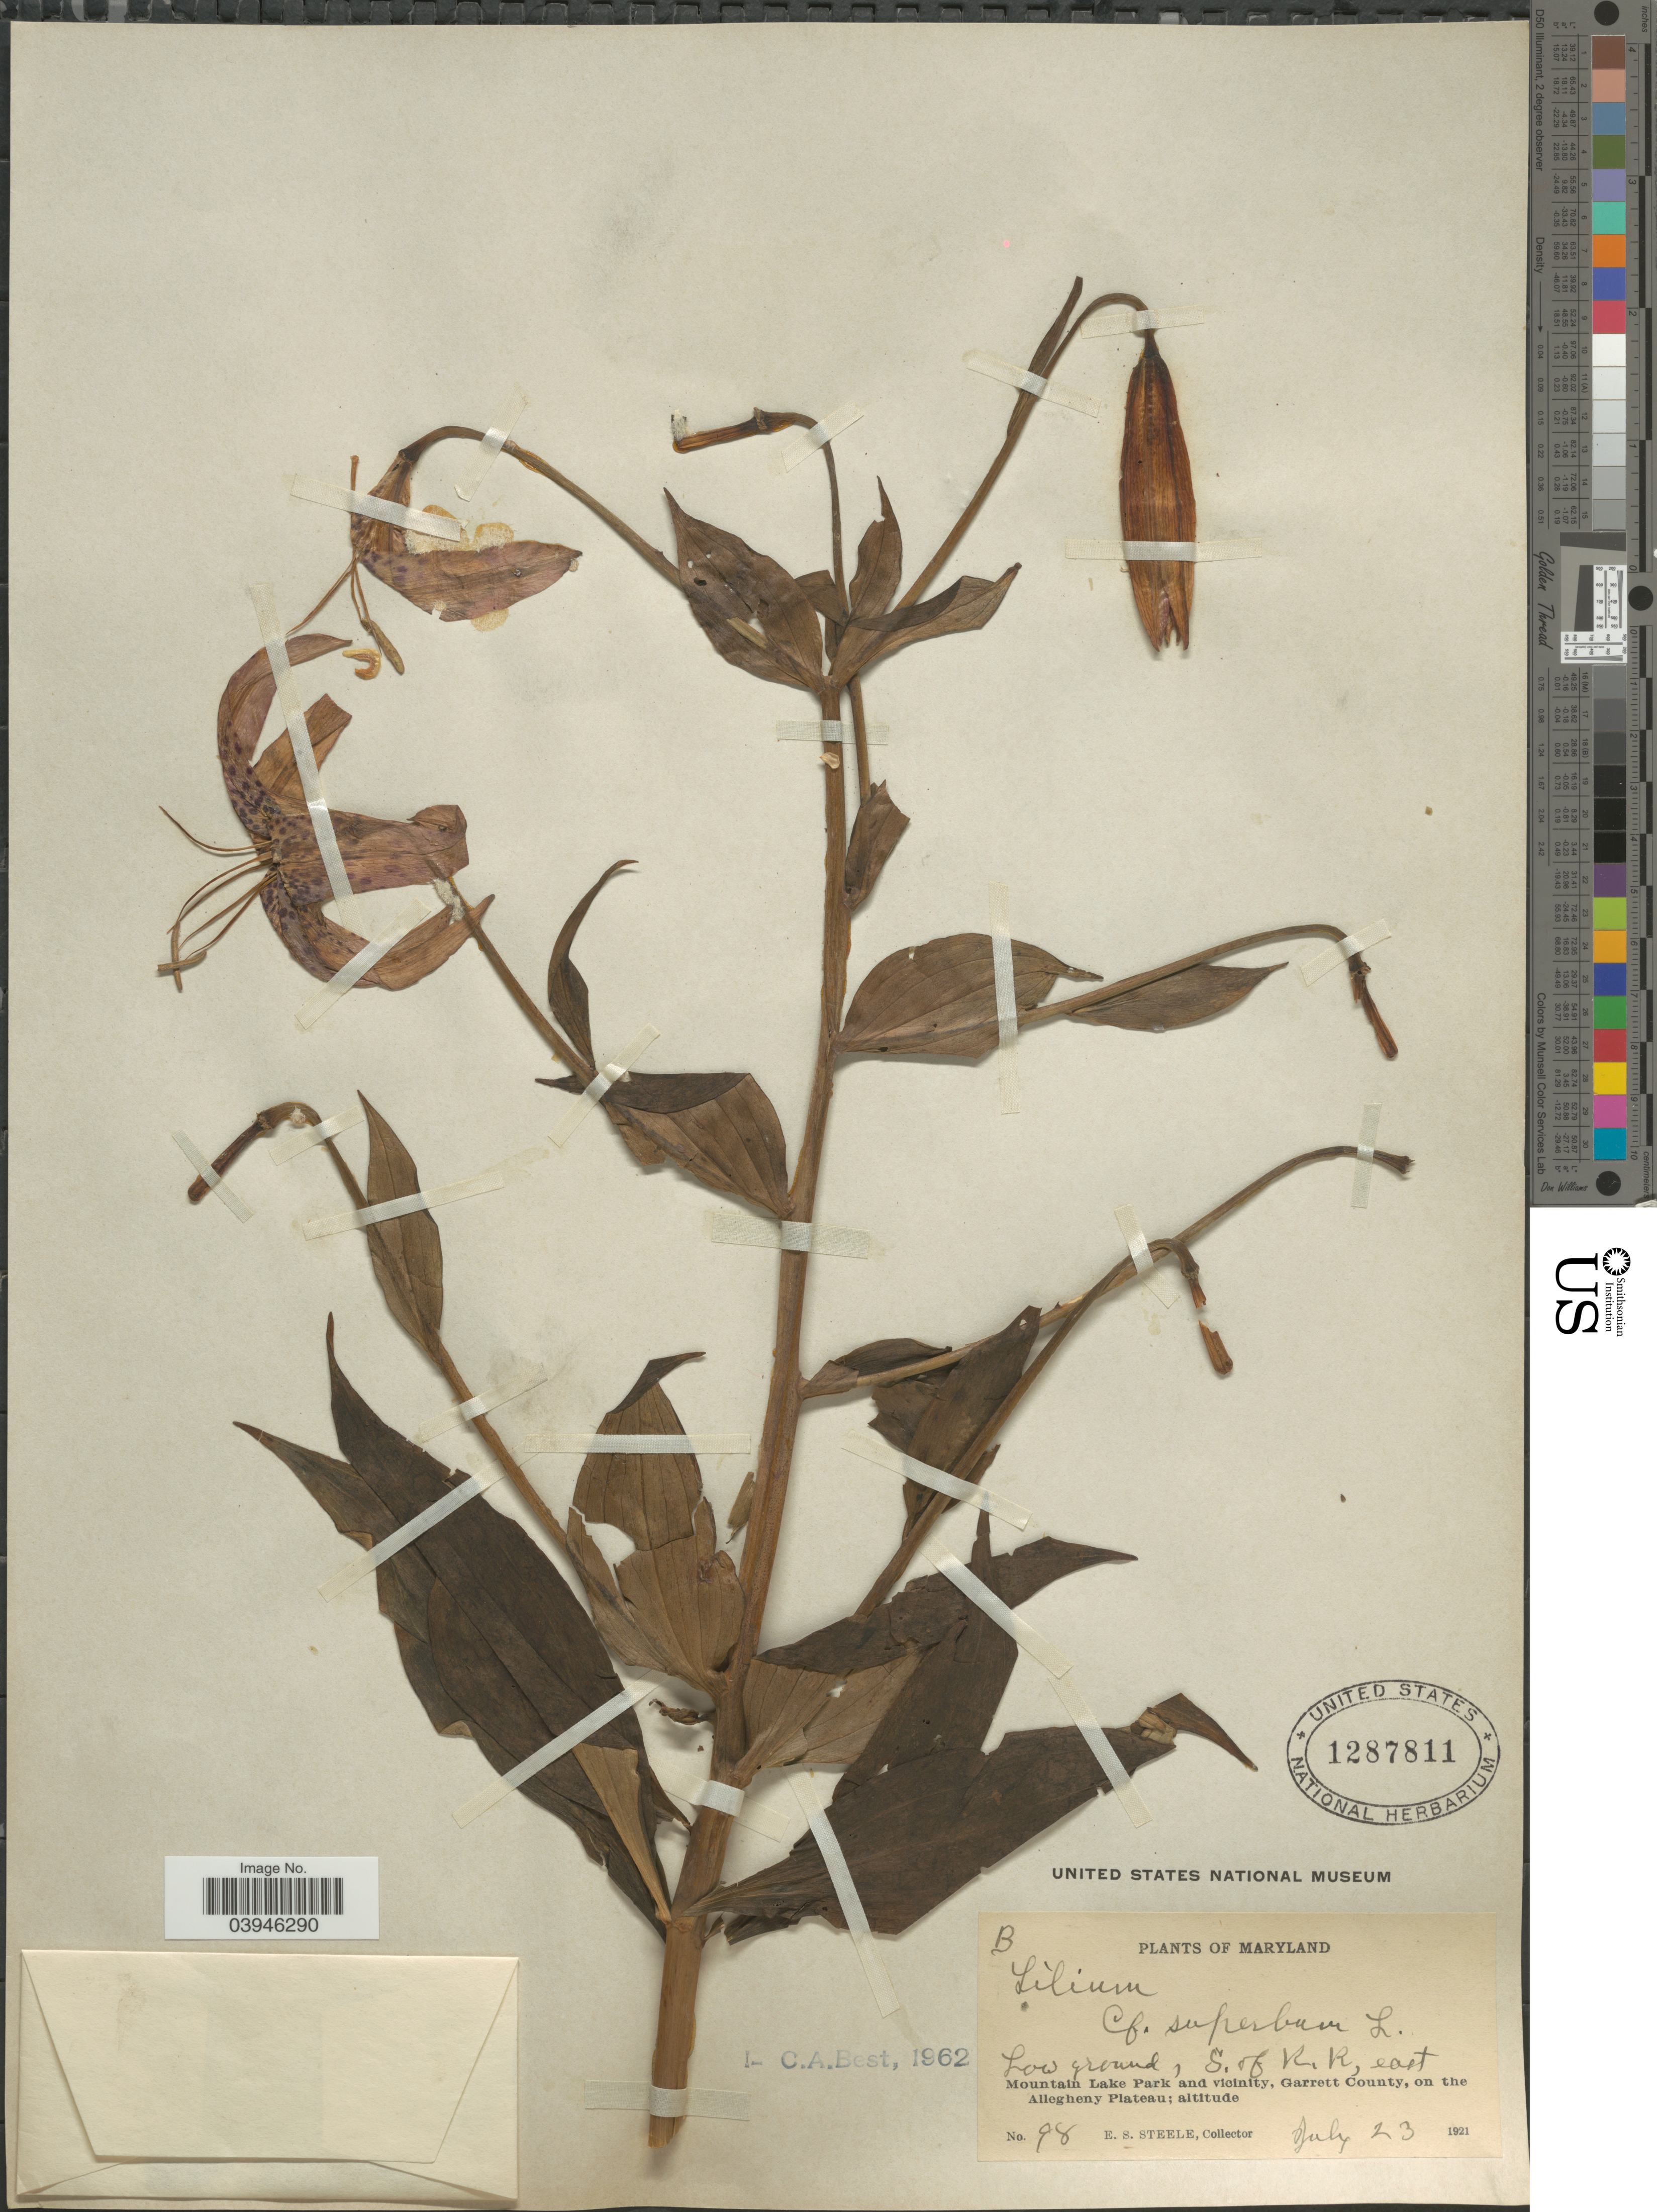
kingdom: Plantae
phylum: Tracheophyta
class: Liliopsida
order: Liliales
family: Liliaceae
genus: Lilium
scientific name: Lilium superbum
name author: L.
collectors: E. Steele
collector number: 98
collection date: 1921-07-23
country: United States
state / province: Maryland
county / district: Garrett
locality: Low ground, S. of R. R., east. Mountain Lake Park and vicinity, Garrett County, on the Allegheny Plateau.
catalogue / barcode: US 1287811